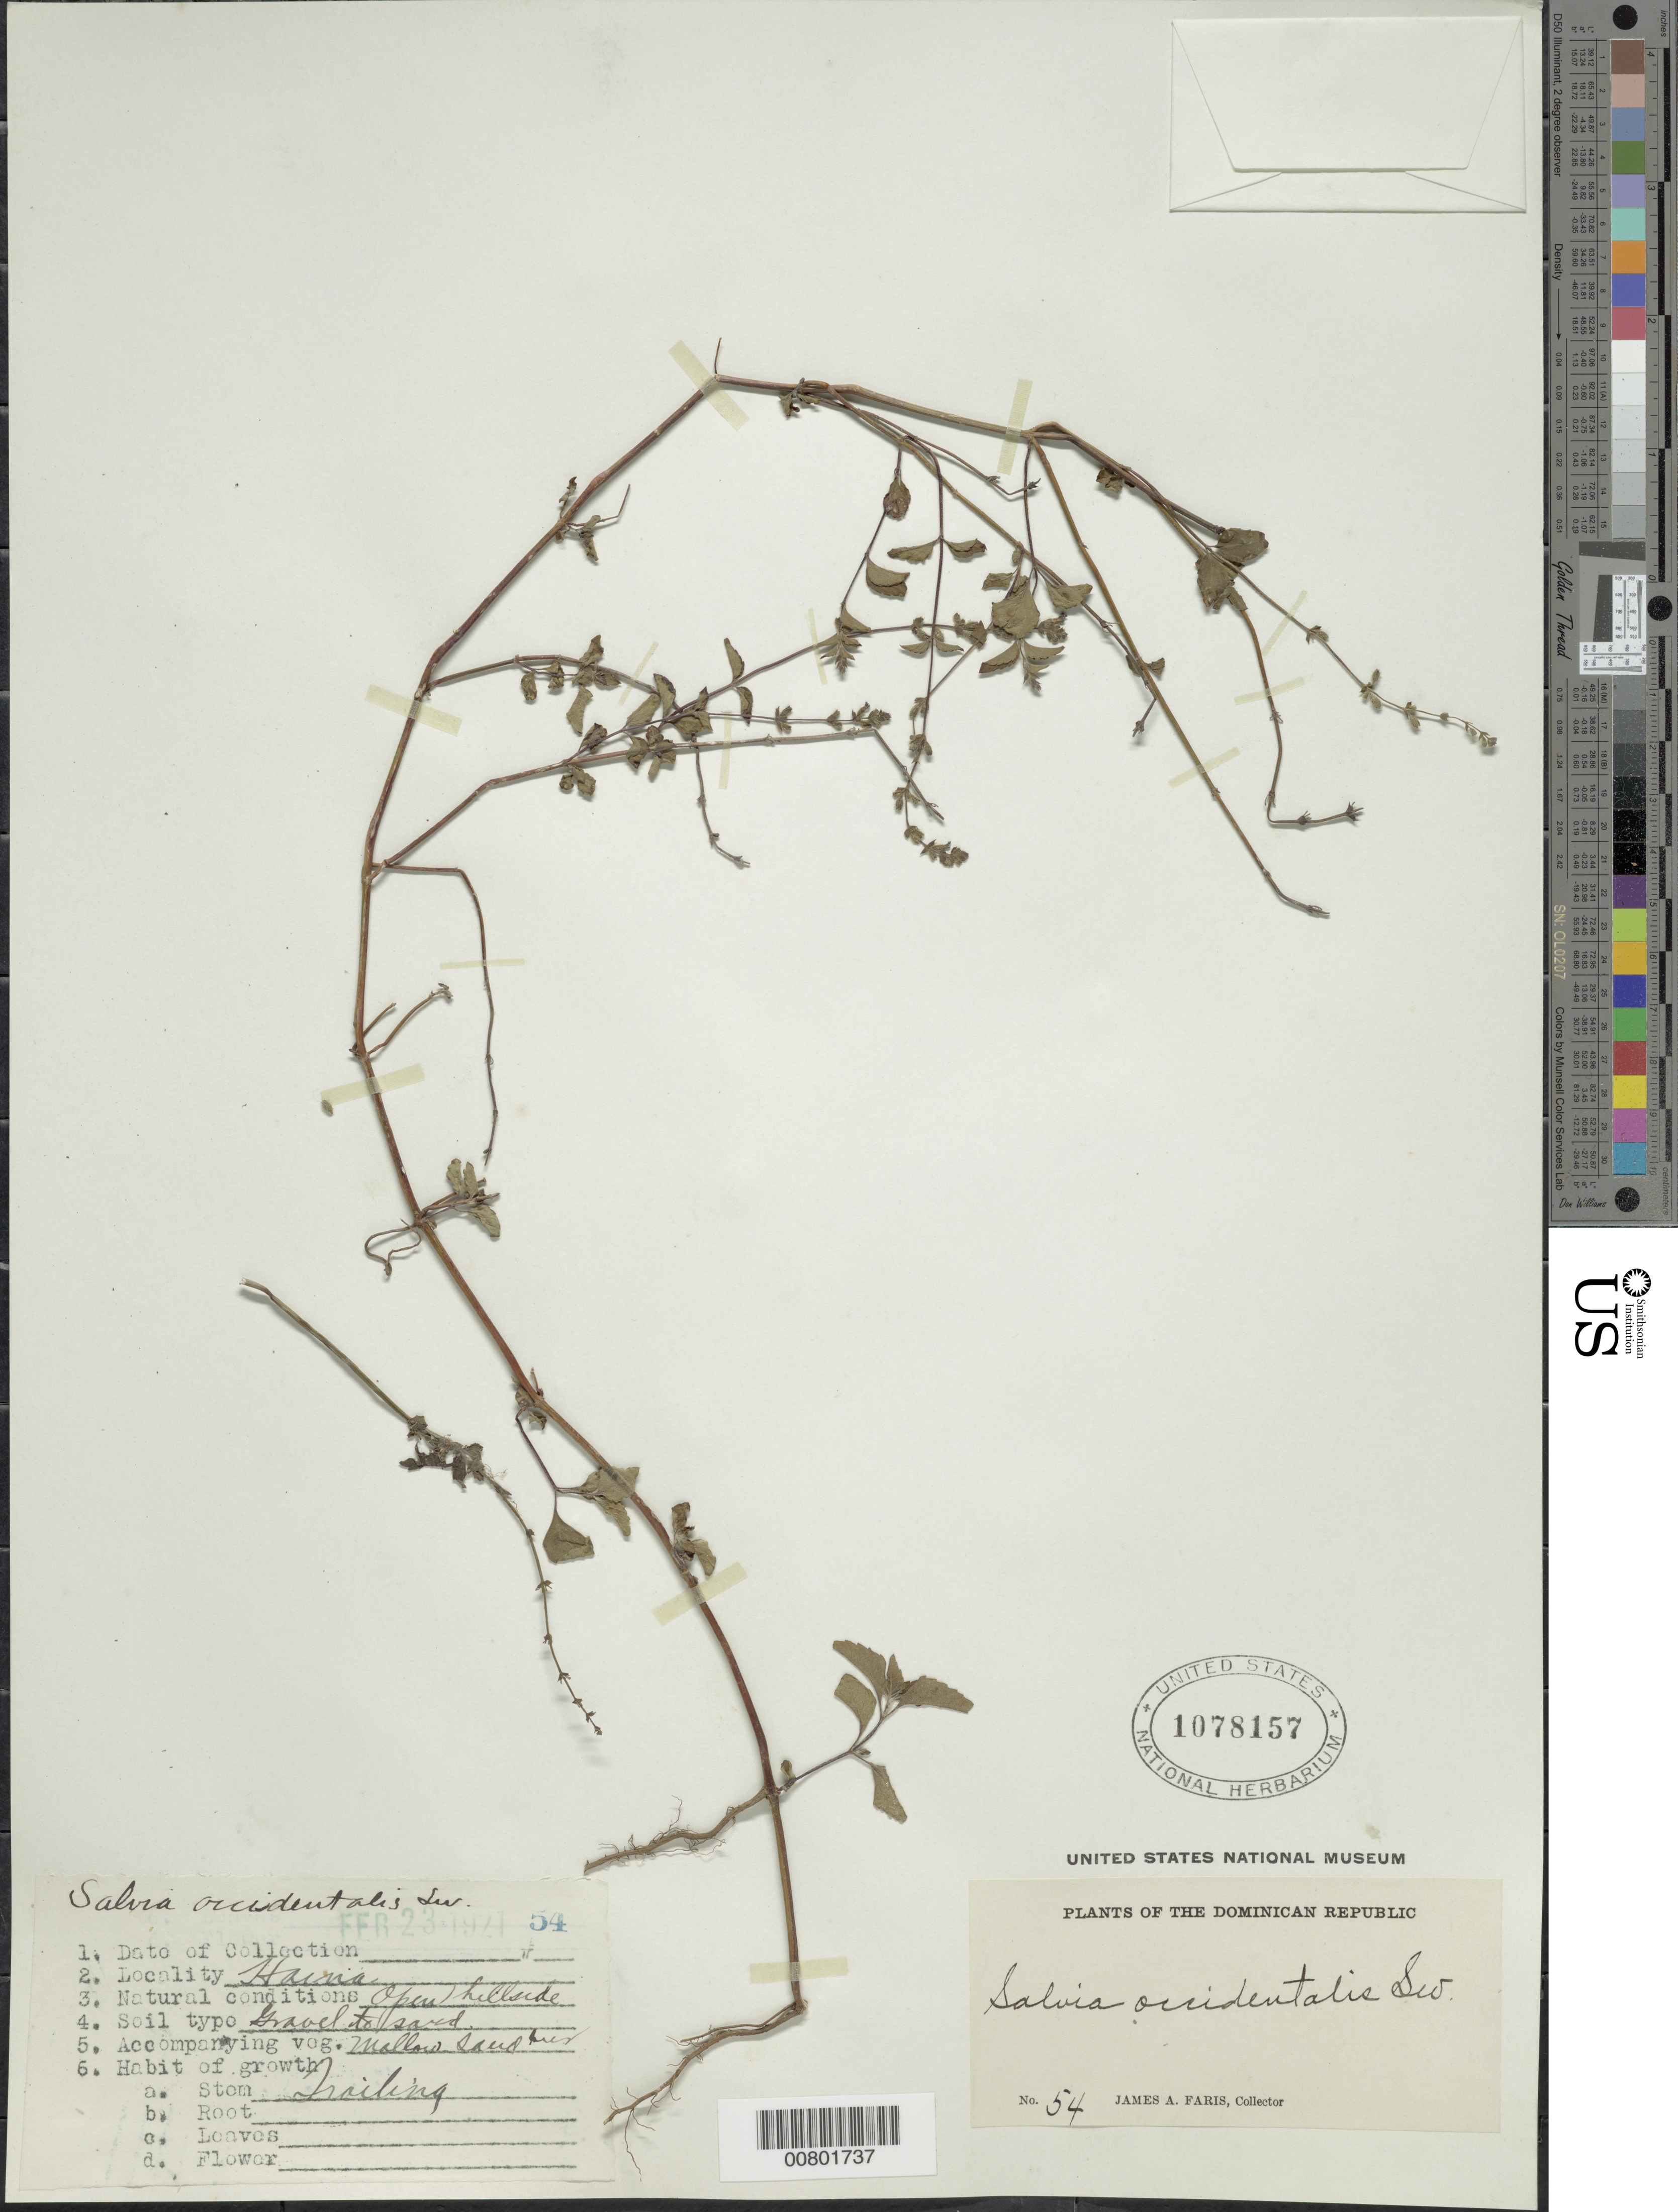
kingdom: Plantae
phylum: Tracheophyta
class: Magnoliopsida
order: Lamiales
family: Lamiaceae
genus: Salvia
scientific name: Salvia occidentalis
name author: Sw.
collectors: J. Faris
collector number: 54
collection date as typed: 23 Feb 1921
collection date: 1921-02-23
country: Dominican Republic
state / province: San Cristóbal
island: Hispaniola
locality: Haina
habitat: Open hillside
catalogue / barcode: US 1078157